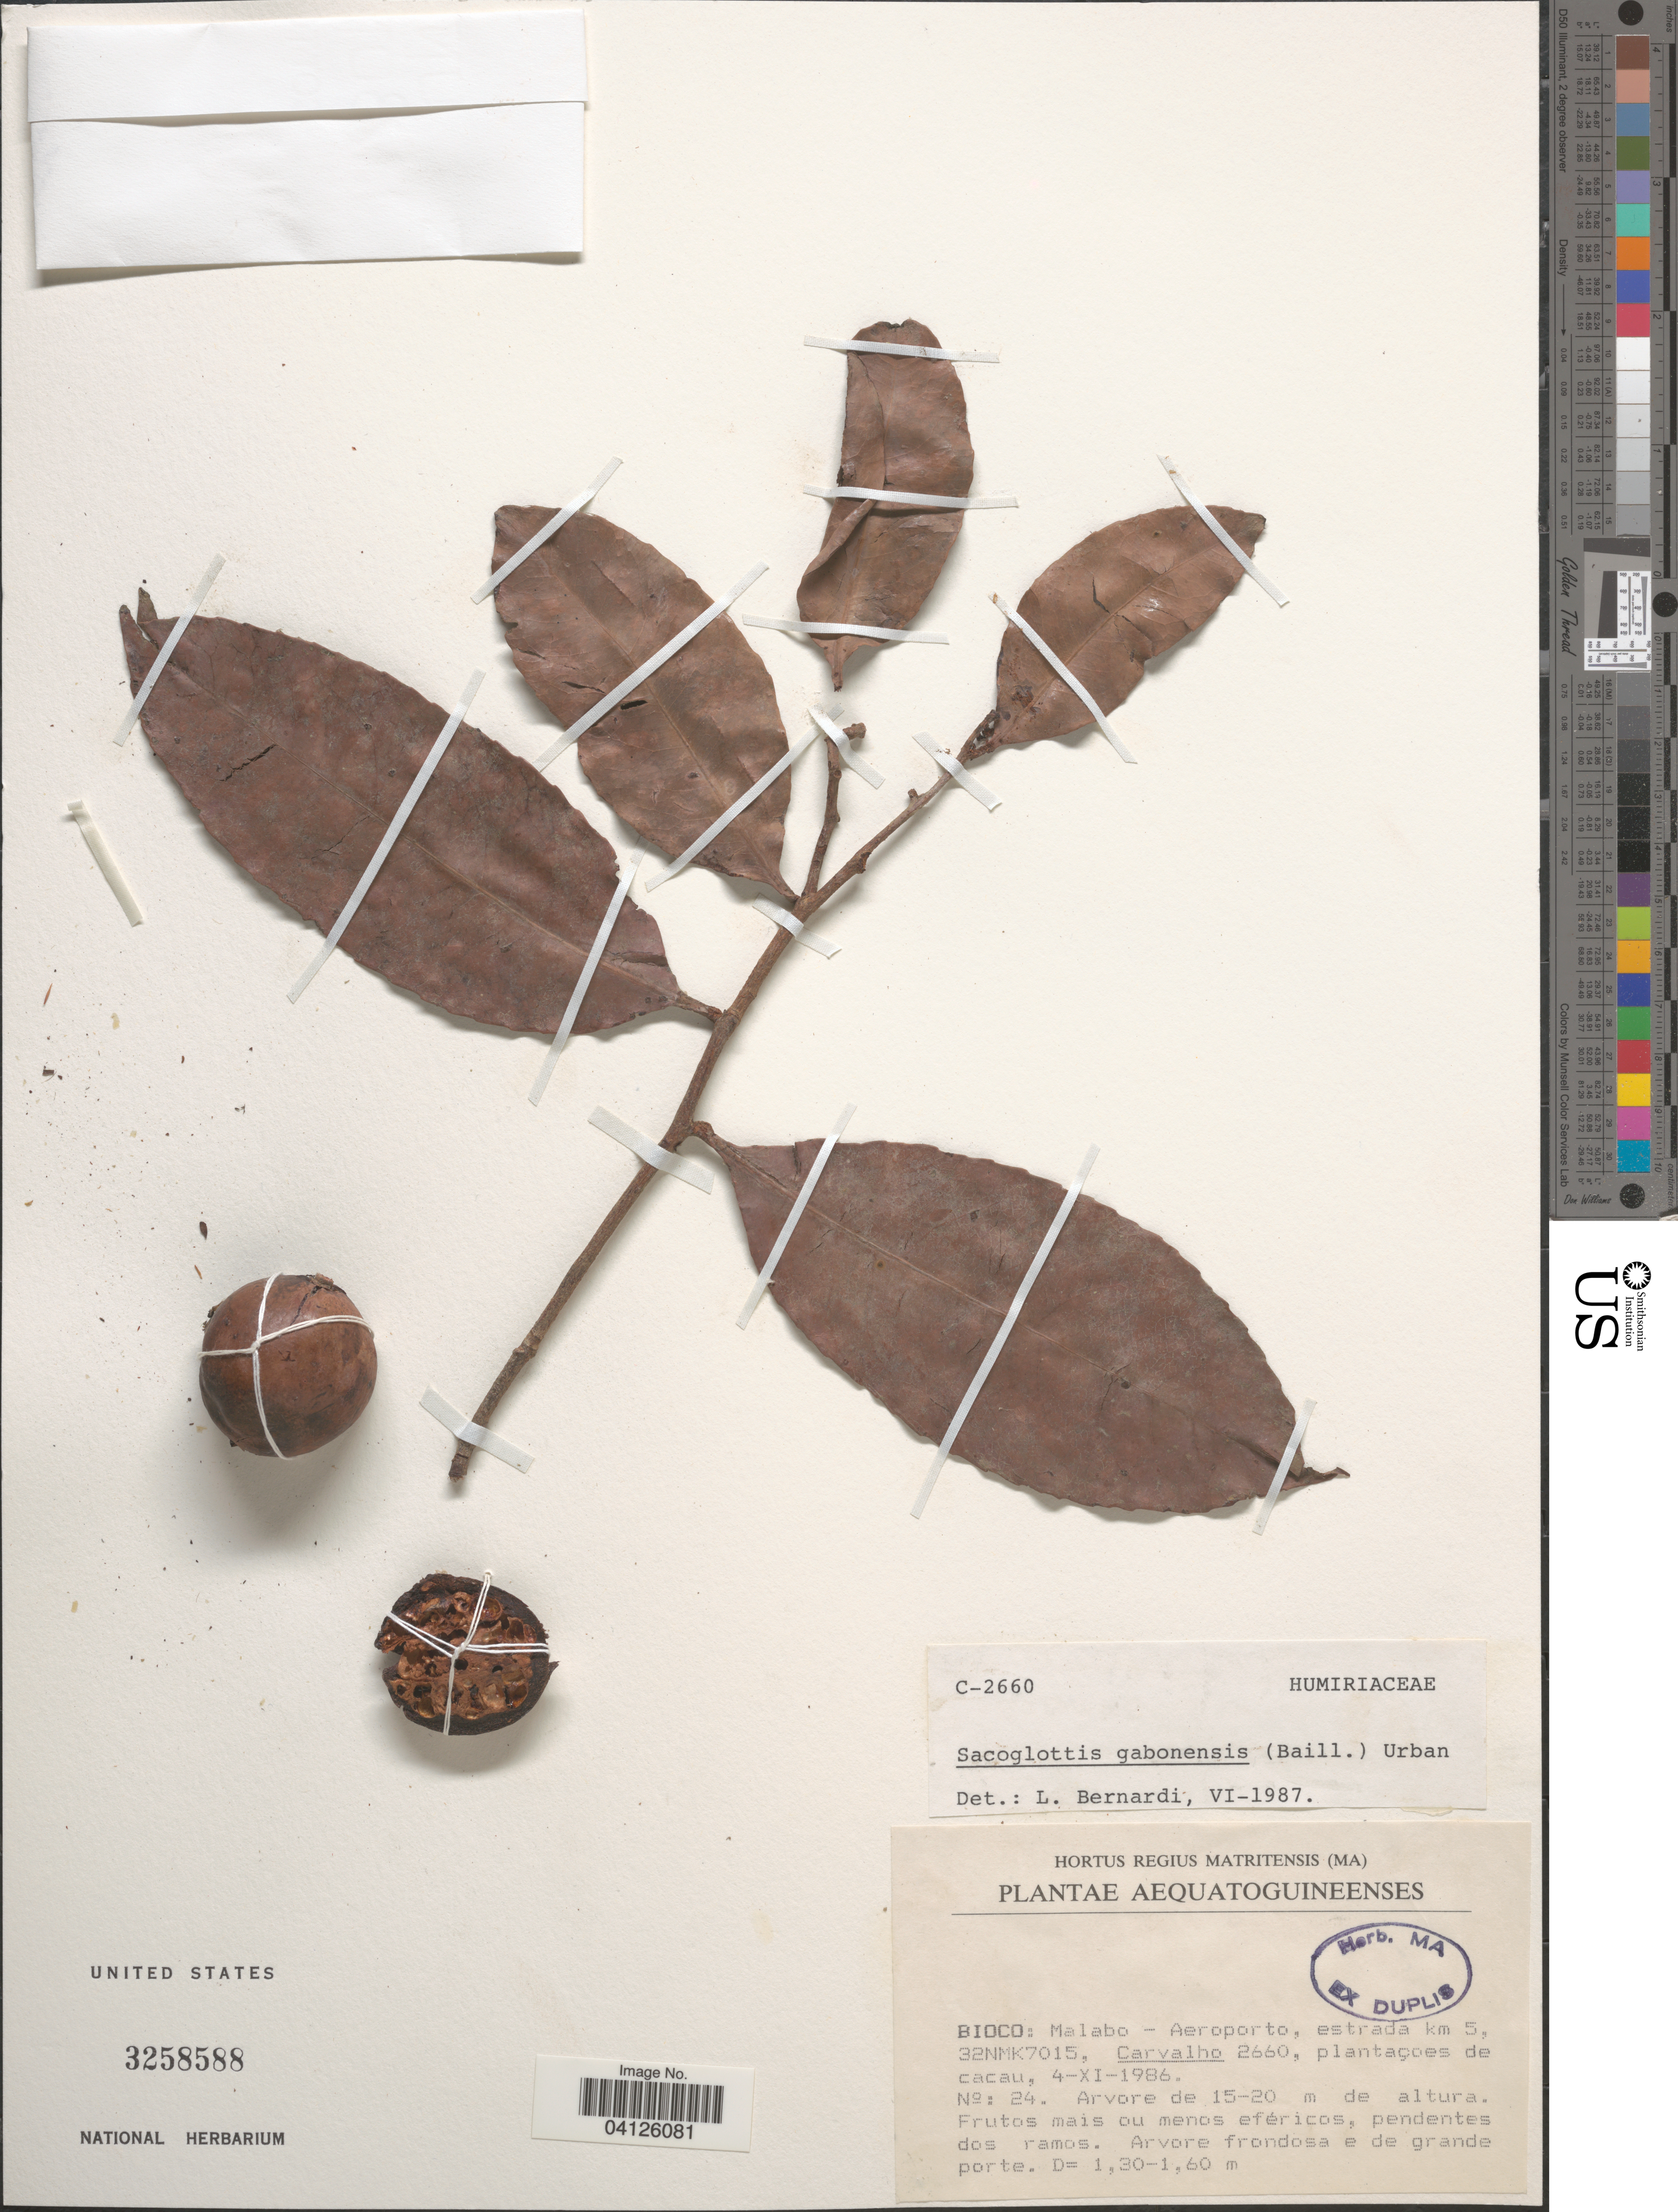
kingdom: Plantae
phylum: Tracheophyta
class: Magnoliopsida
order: Malpighiales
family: Humiriaceae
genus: Sacoglottis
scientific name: Sacoglottis gabonensis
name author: (Baill.) Urb.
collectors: Carvalho, --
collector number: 2660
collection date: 1986-11-04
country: Equatorial Guinea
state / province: Bioko Sur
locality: Aequatoguineenses. Bioco: Malabo - Aeroporto, estrada km 5, 32NMK7015.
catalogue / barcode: US 3258588